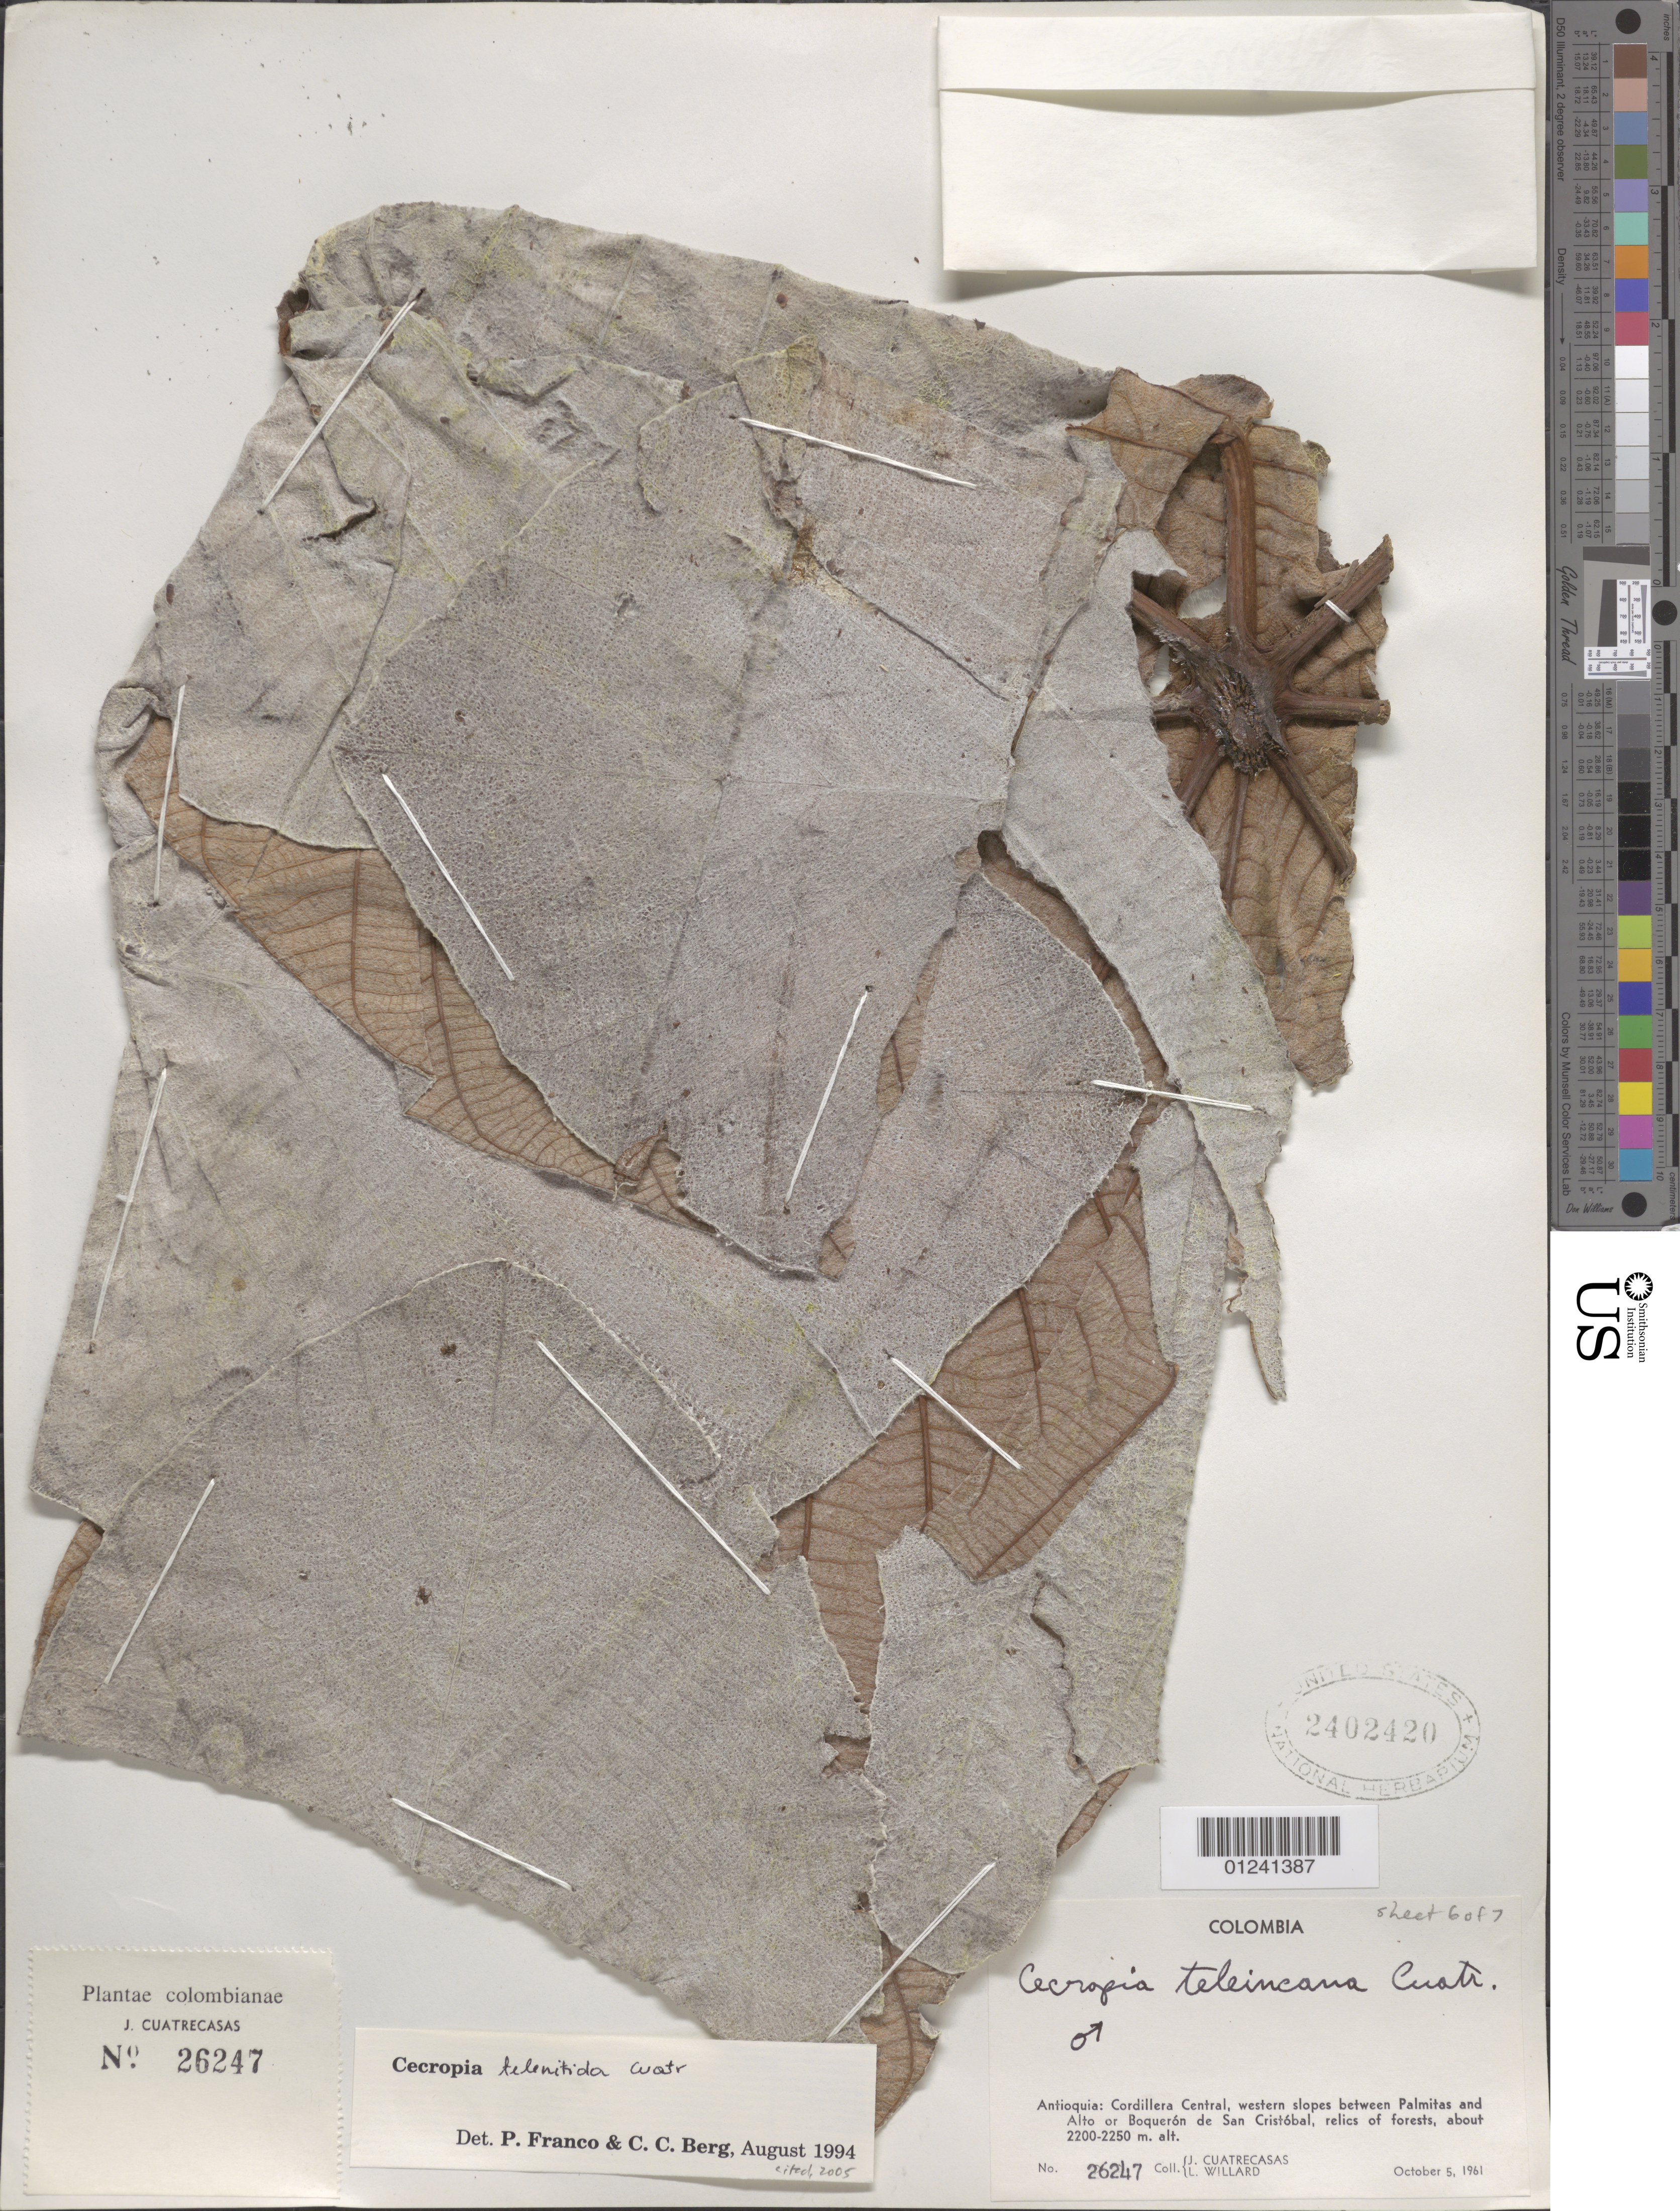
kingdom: Plantae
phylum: Tracheophyta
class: Magnoliopsida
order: Rosales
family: Urticaceae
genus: Cecropia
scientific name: Cecropia telenitida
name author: Cuatrec.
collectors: J. Cuatrecasas & L. Willard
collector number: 26247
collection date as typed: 05 Oct 1961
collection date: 1961-10-05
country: Colombia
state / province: Antioquia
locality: Cordillera Central, western slopes between Palmitas and Alto or Boqueron de San Cristobal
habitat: relics of forest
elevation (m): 2200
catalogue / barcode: US 2402420